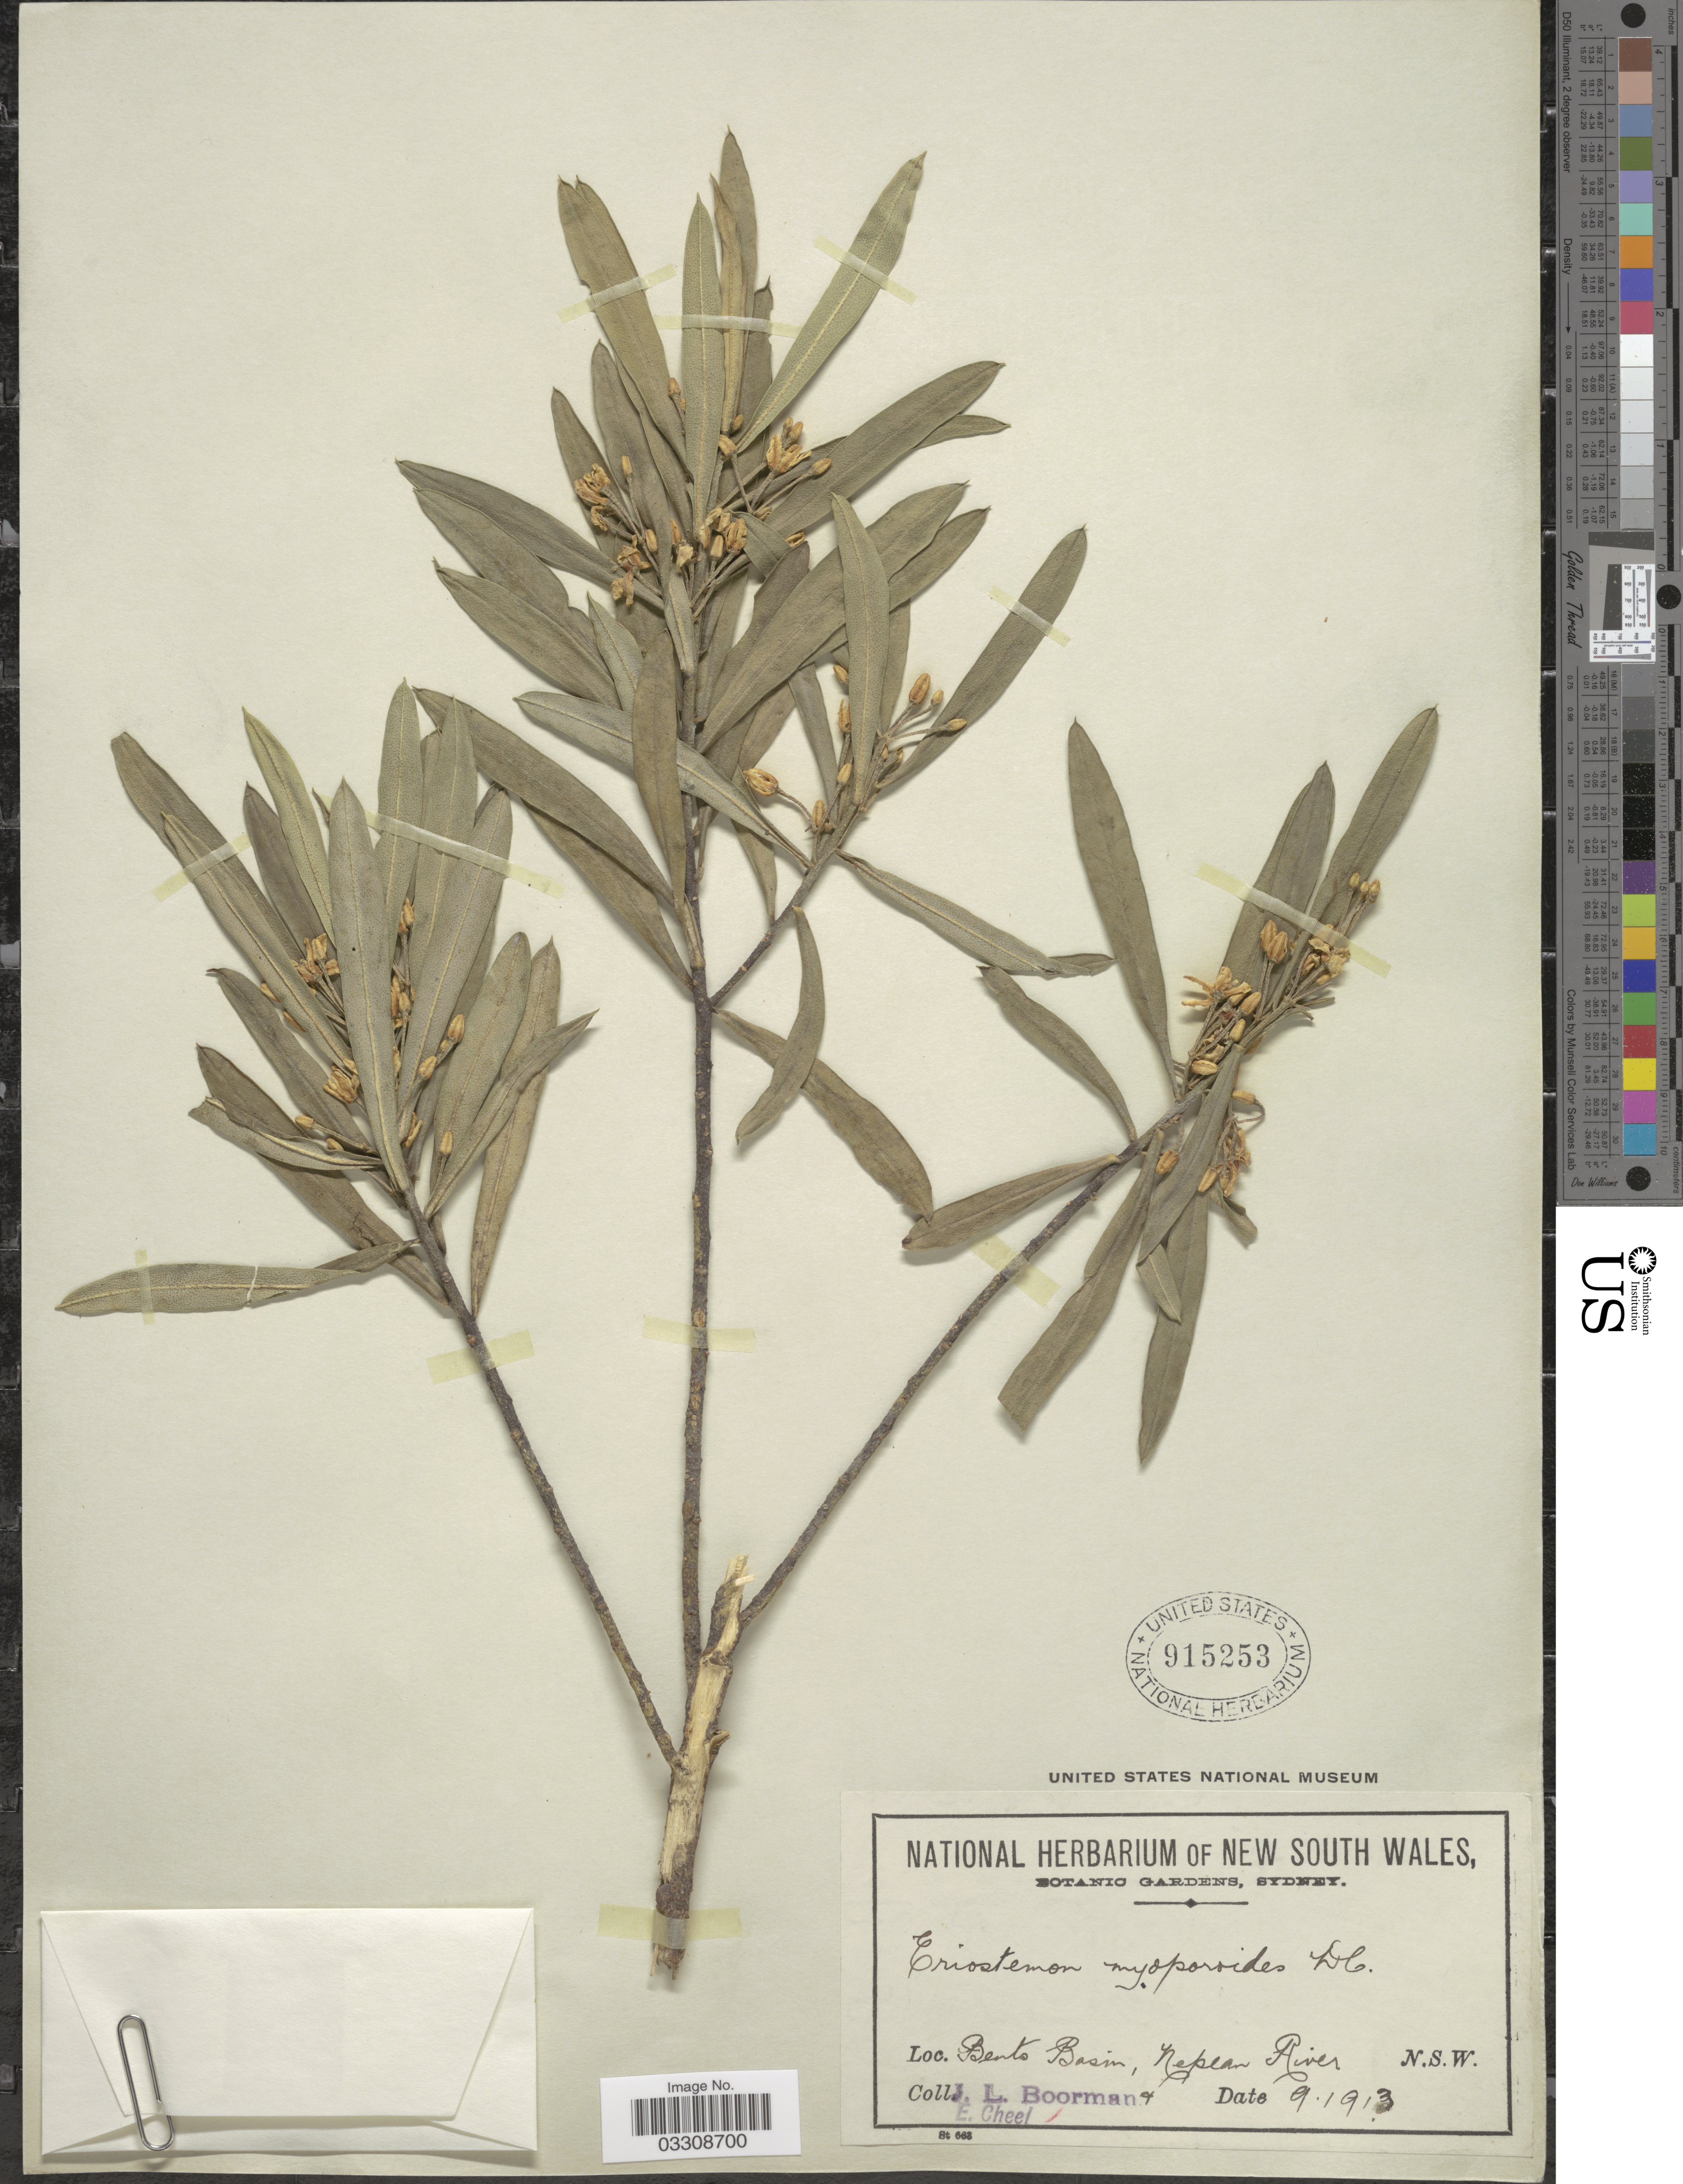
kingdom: Plantae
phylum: Tracheophyta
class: Magnoliopsida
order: Sapindales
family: Rutaceae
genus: Eriostemon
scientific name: Eriostemon myoporoides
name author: DC.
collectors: J. Boorman & E. Cheel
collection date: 1913-09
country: Australia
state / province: New South Wales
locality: Bento Basin, Nepean River.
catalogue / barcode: US 915253